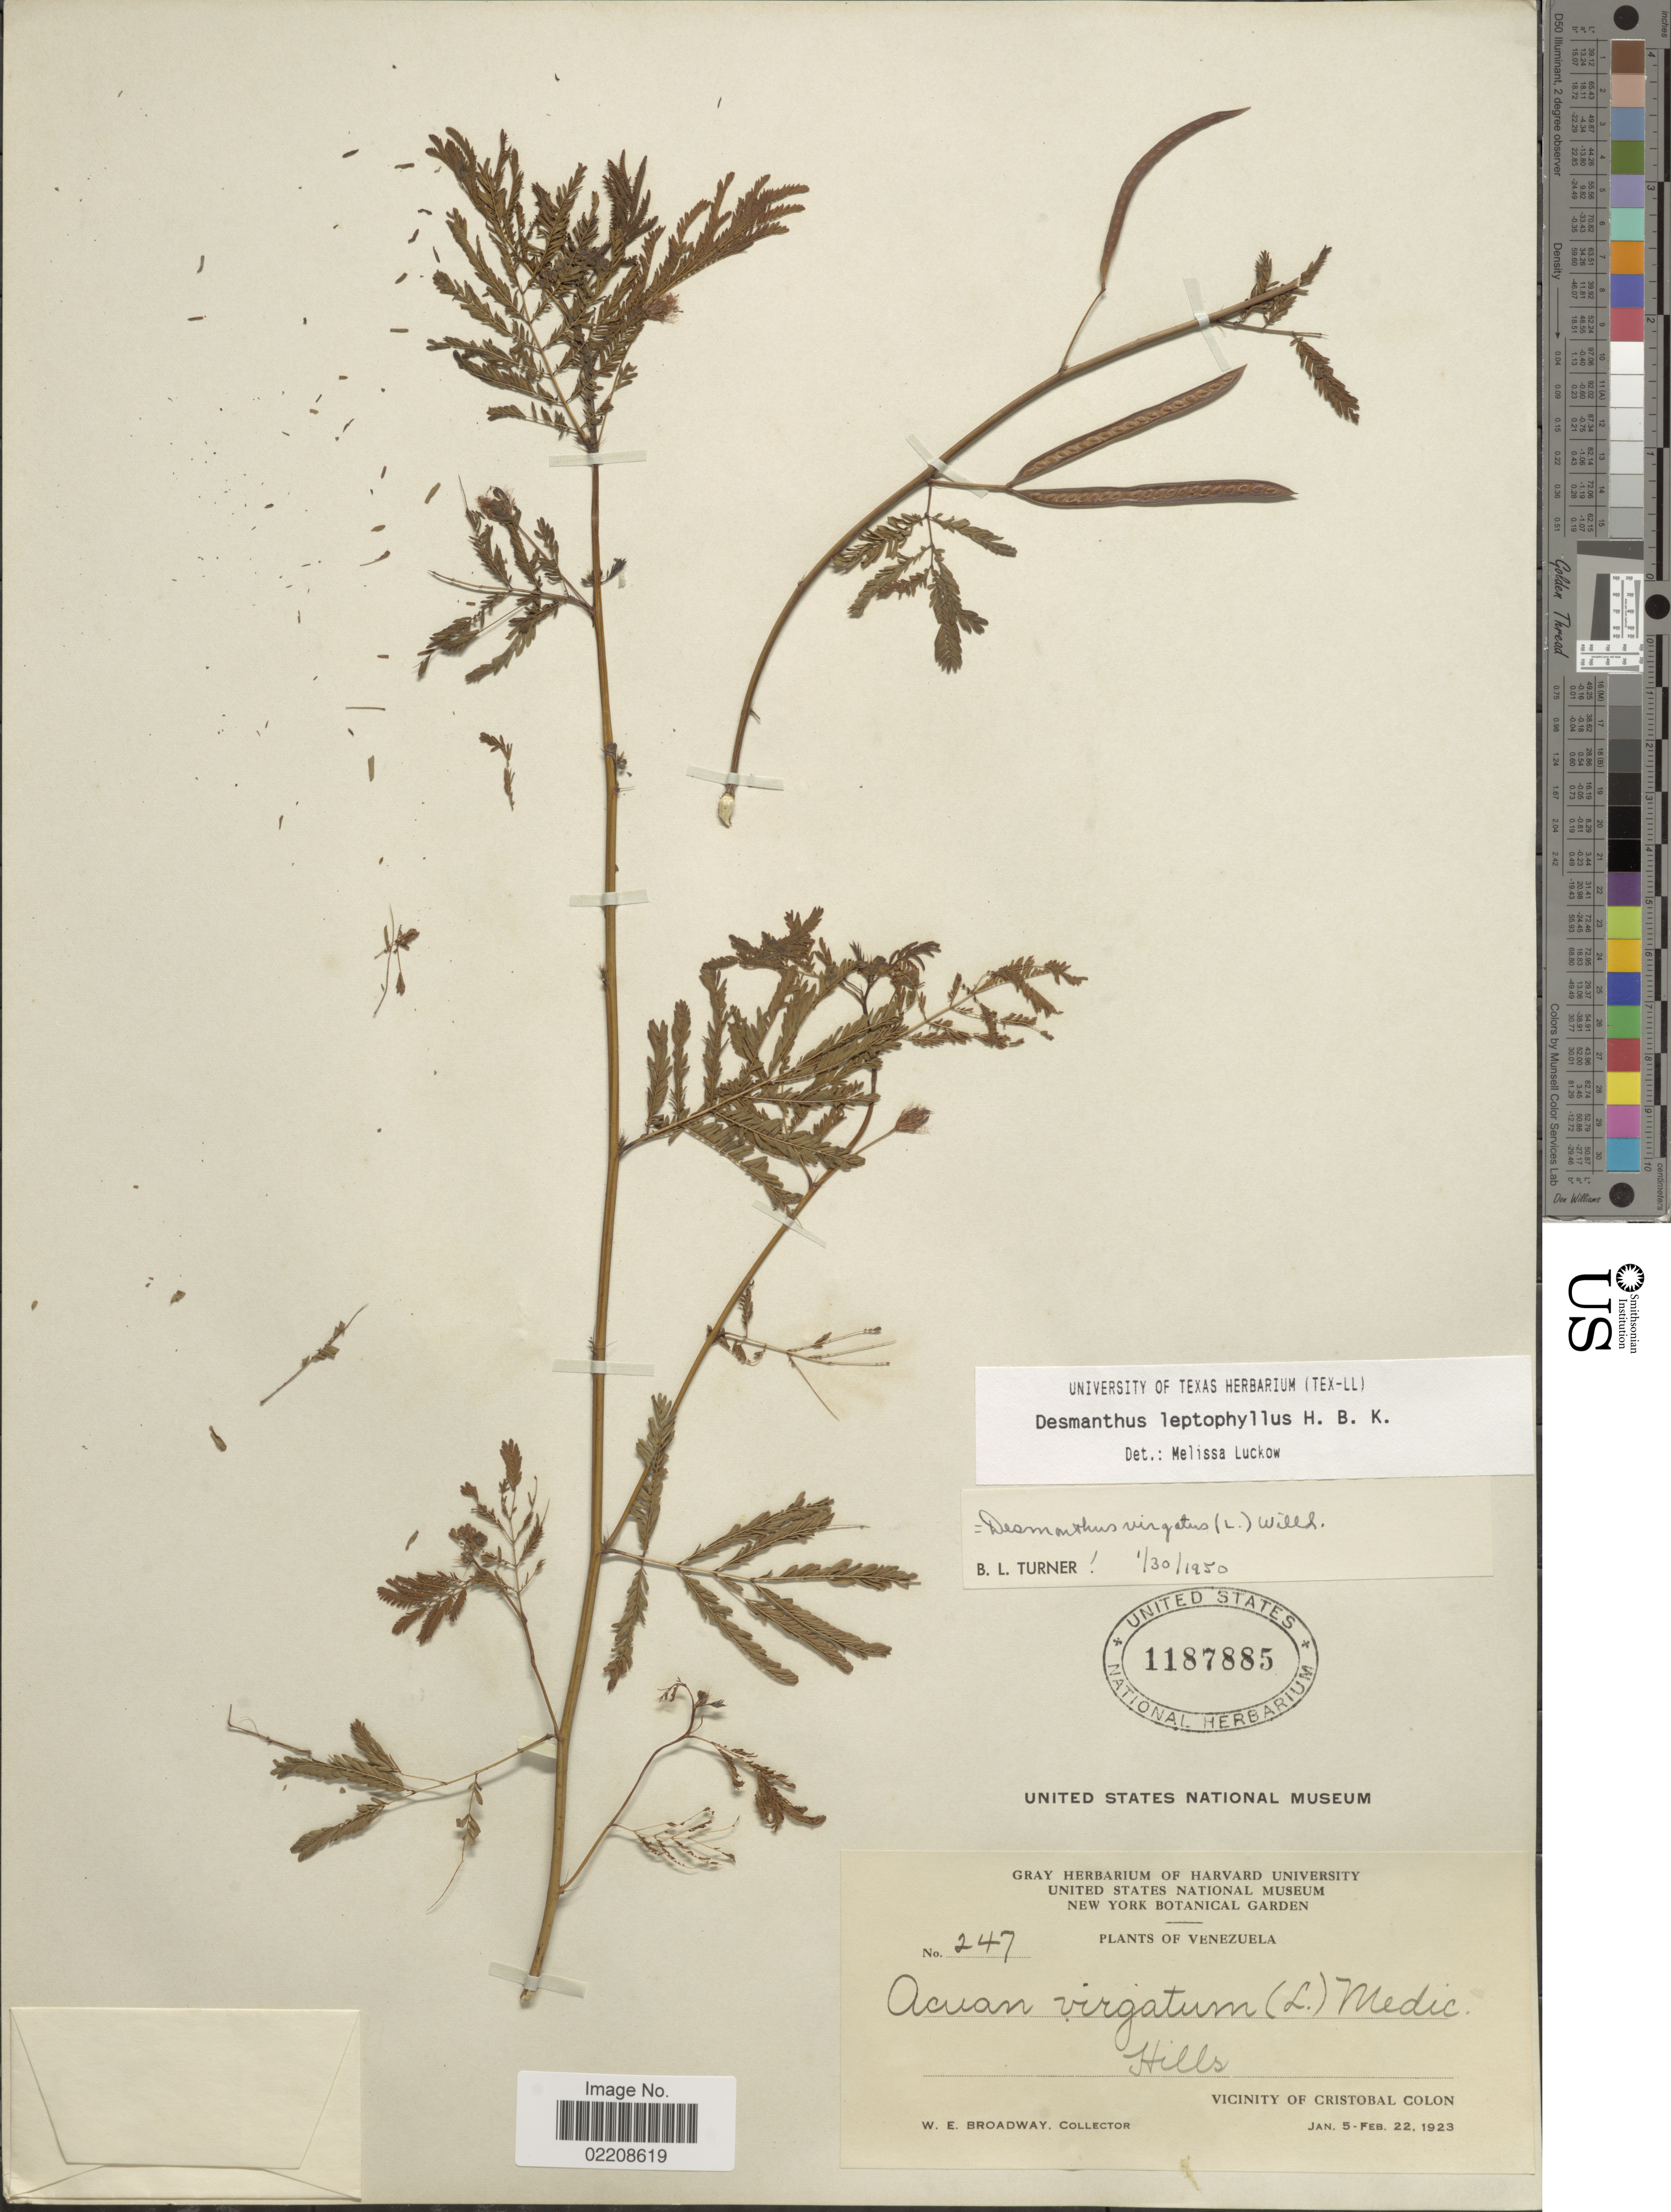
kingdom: Plantae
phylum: Tracheophyta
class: Magnoliopsida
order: Fabales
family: Fabaceae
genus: Desmanthus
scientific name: Desmanthus leptophyllus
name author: Kunth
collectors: W. E. Broadway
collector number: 247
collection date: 1923-01-05/1923-02-22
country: Venezuela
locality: Hills. Vicinity of Cristobal Colon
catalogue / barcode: US 1187885